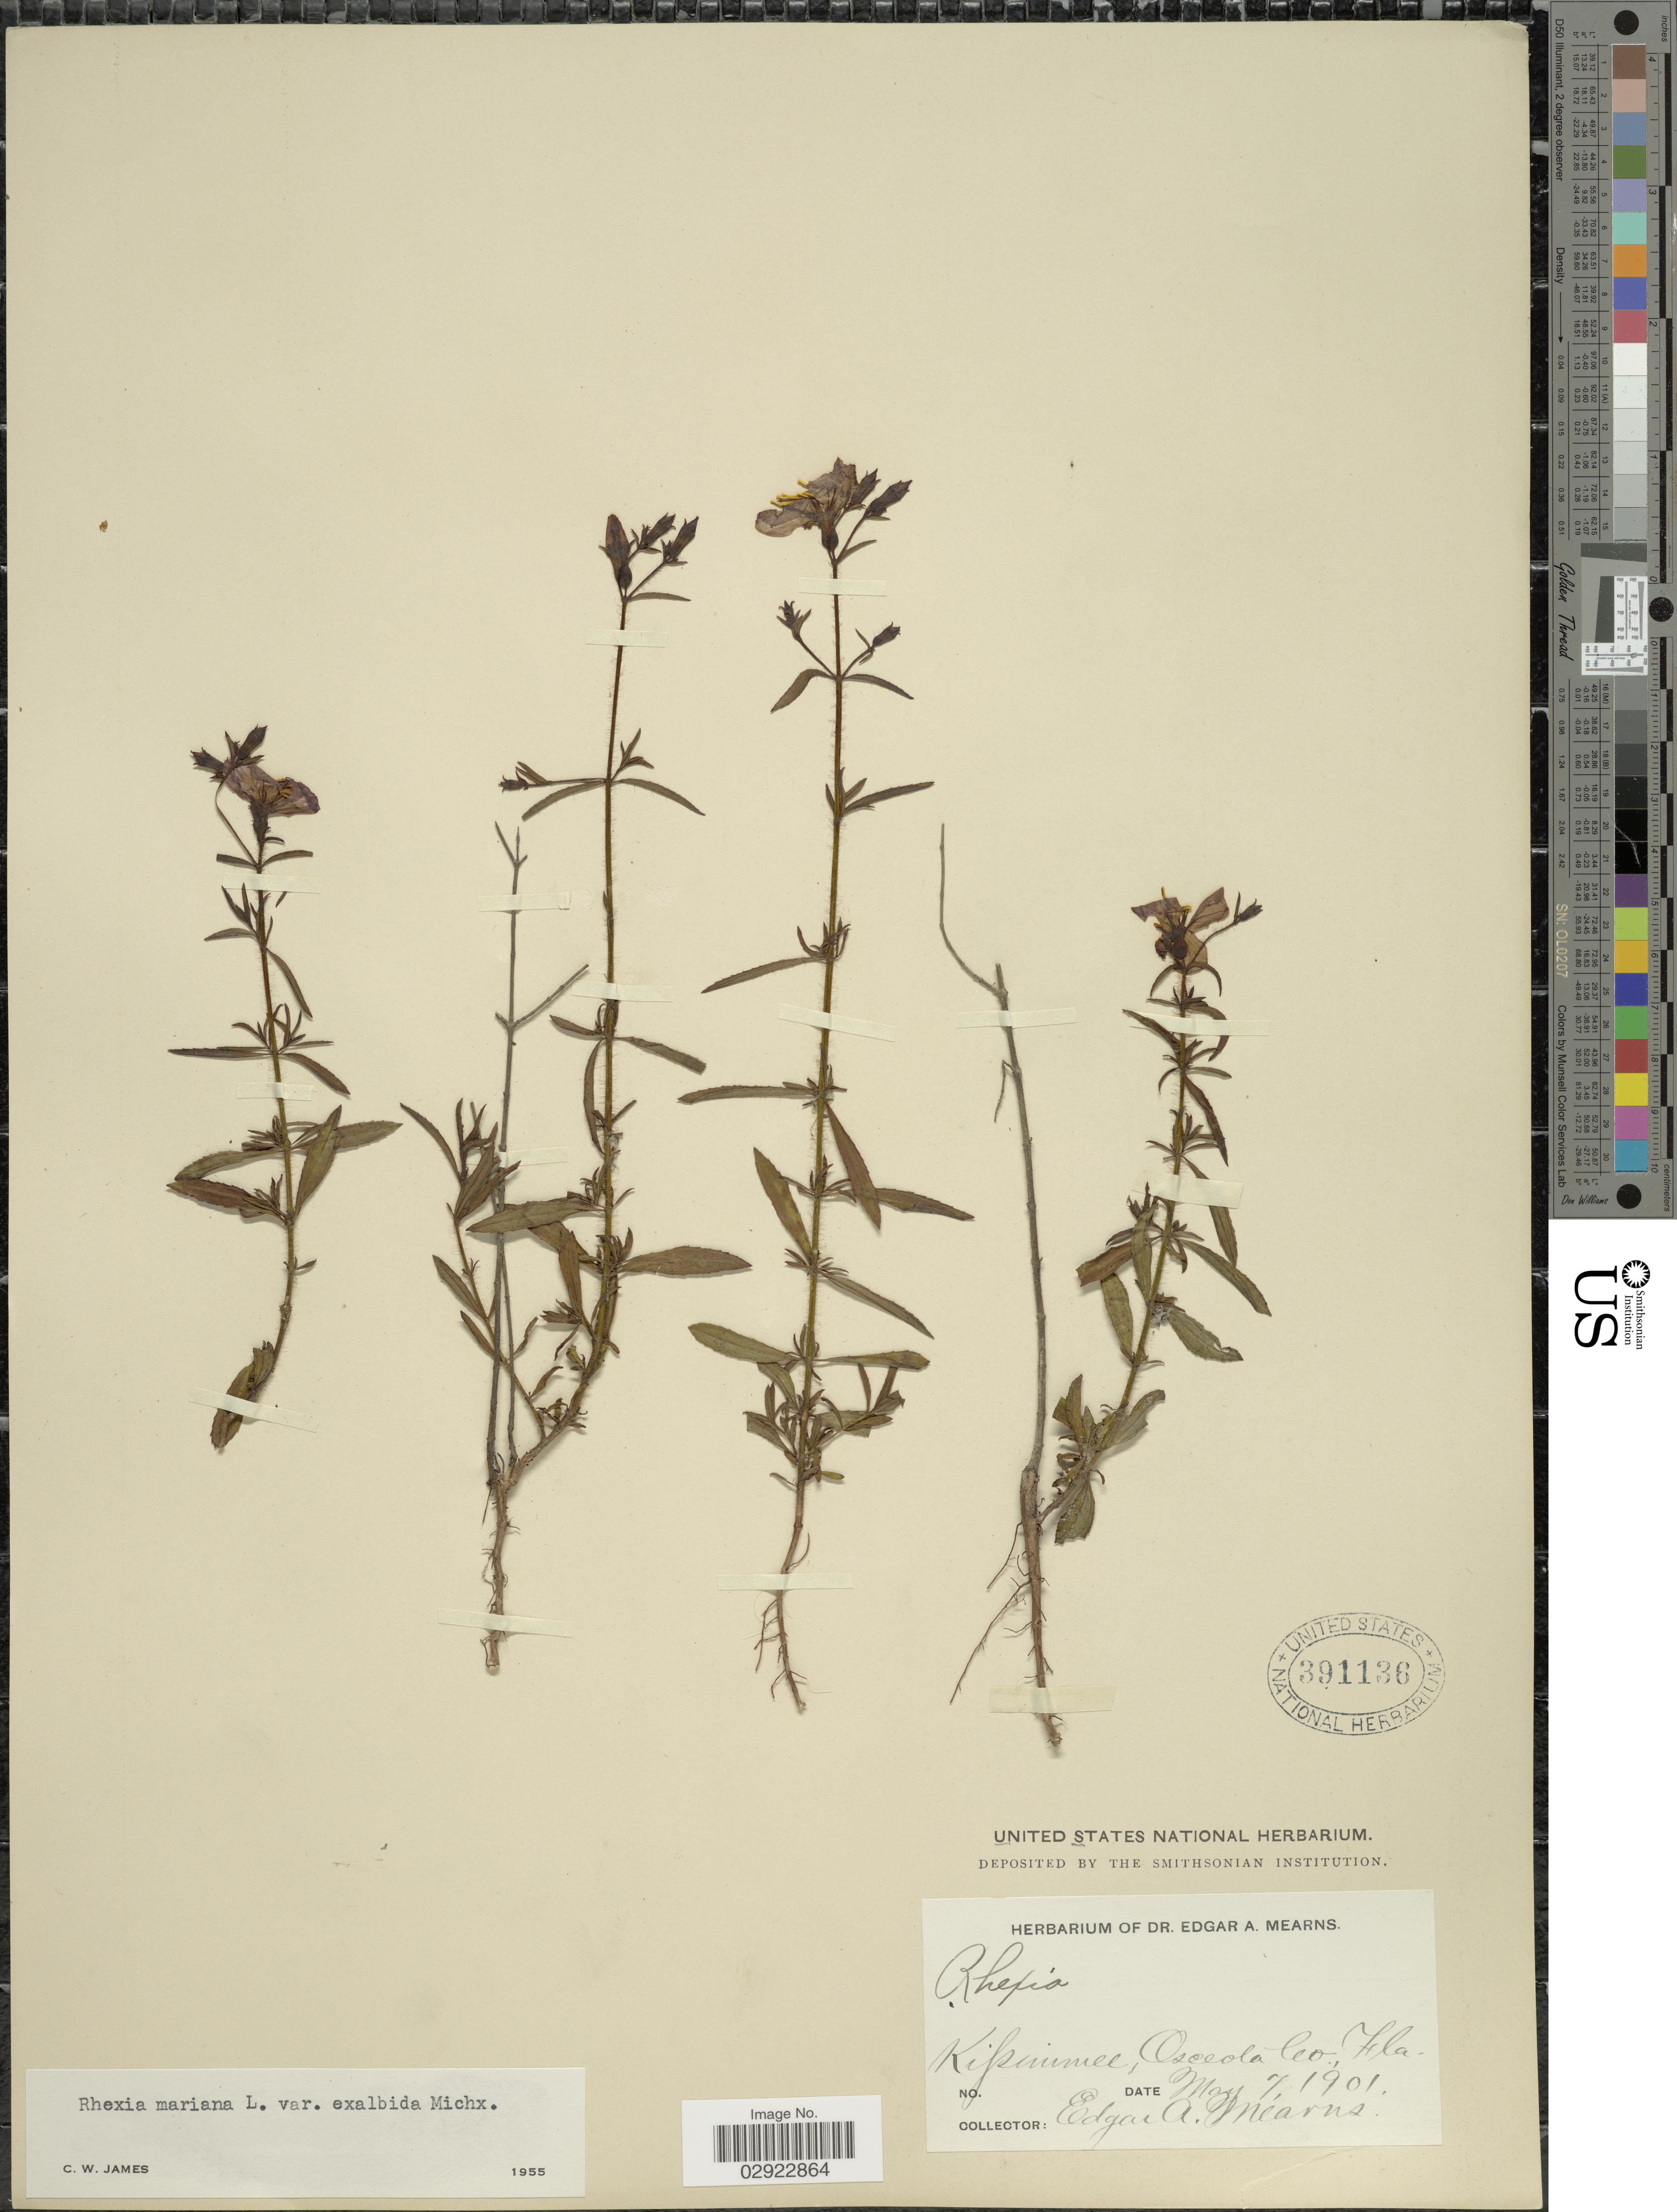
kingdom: Plantae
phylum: Tracheophyta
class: Magnoliopsida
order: Myrtales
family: Melastomataceae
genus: Rhexia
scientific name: Rhexia mariana var. exalbida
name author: Michx.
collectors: E. A. Mearns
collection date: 1901-05-07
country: United States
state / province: Florida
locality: Kissimmee, Osceola Co.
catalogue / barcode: US 391136